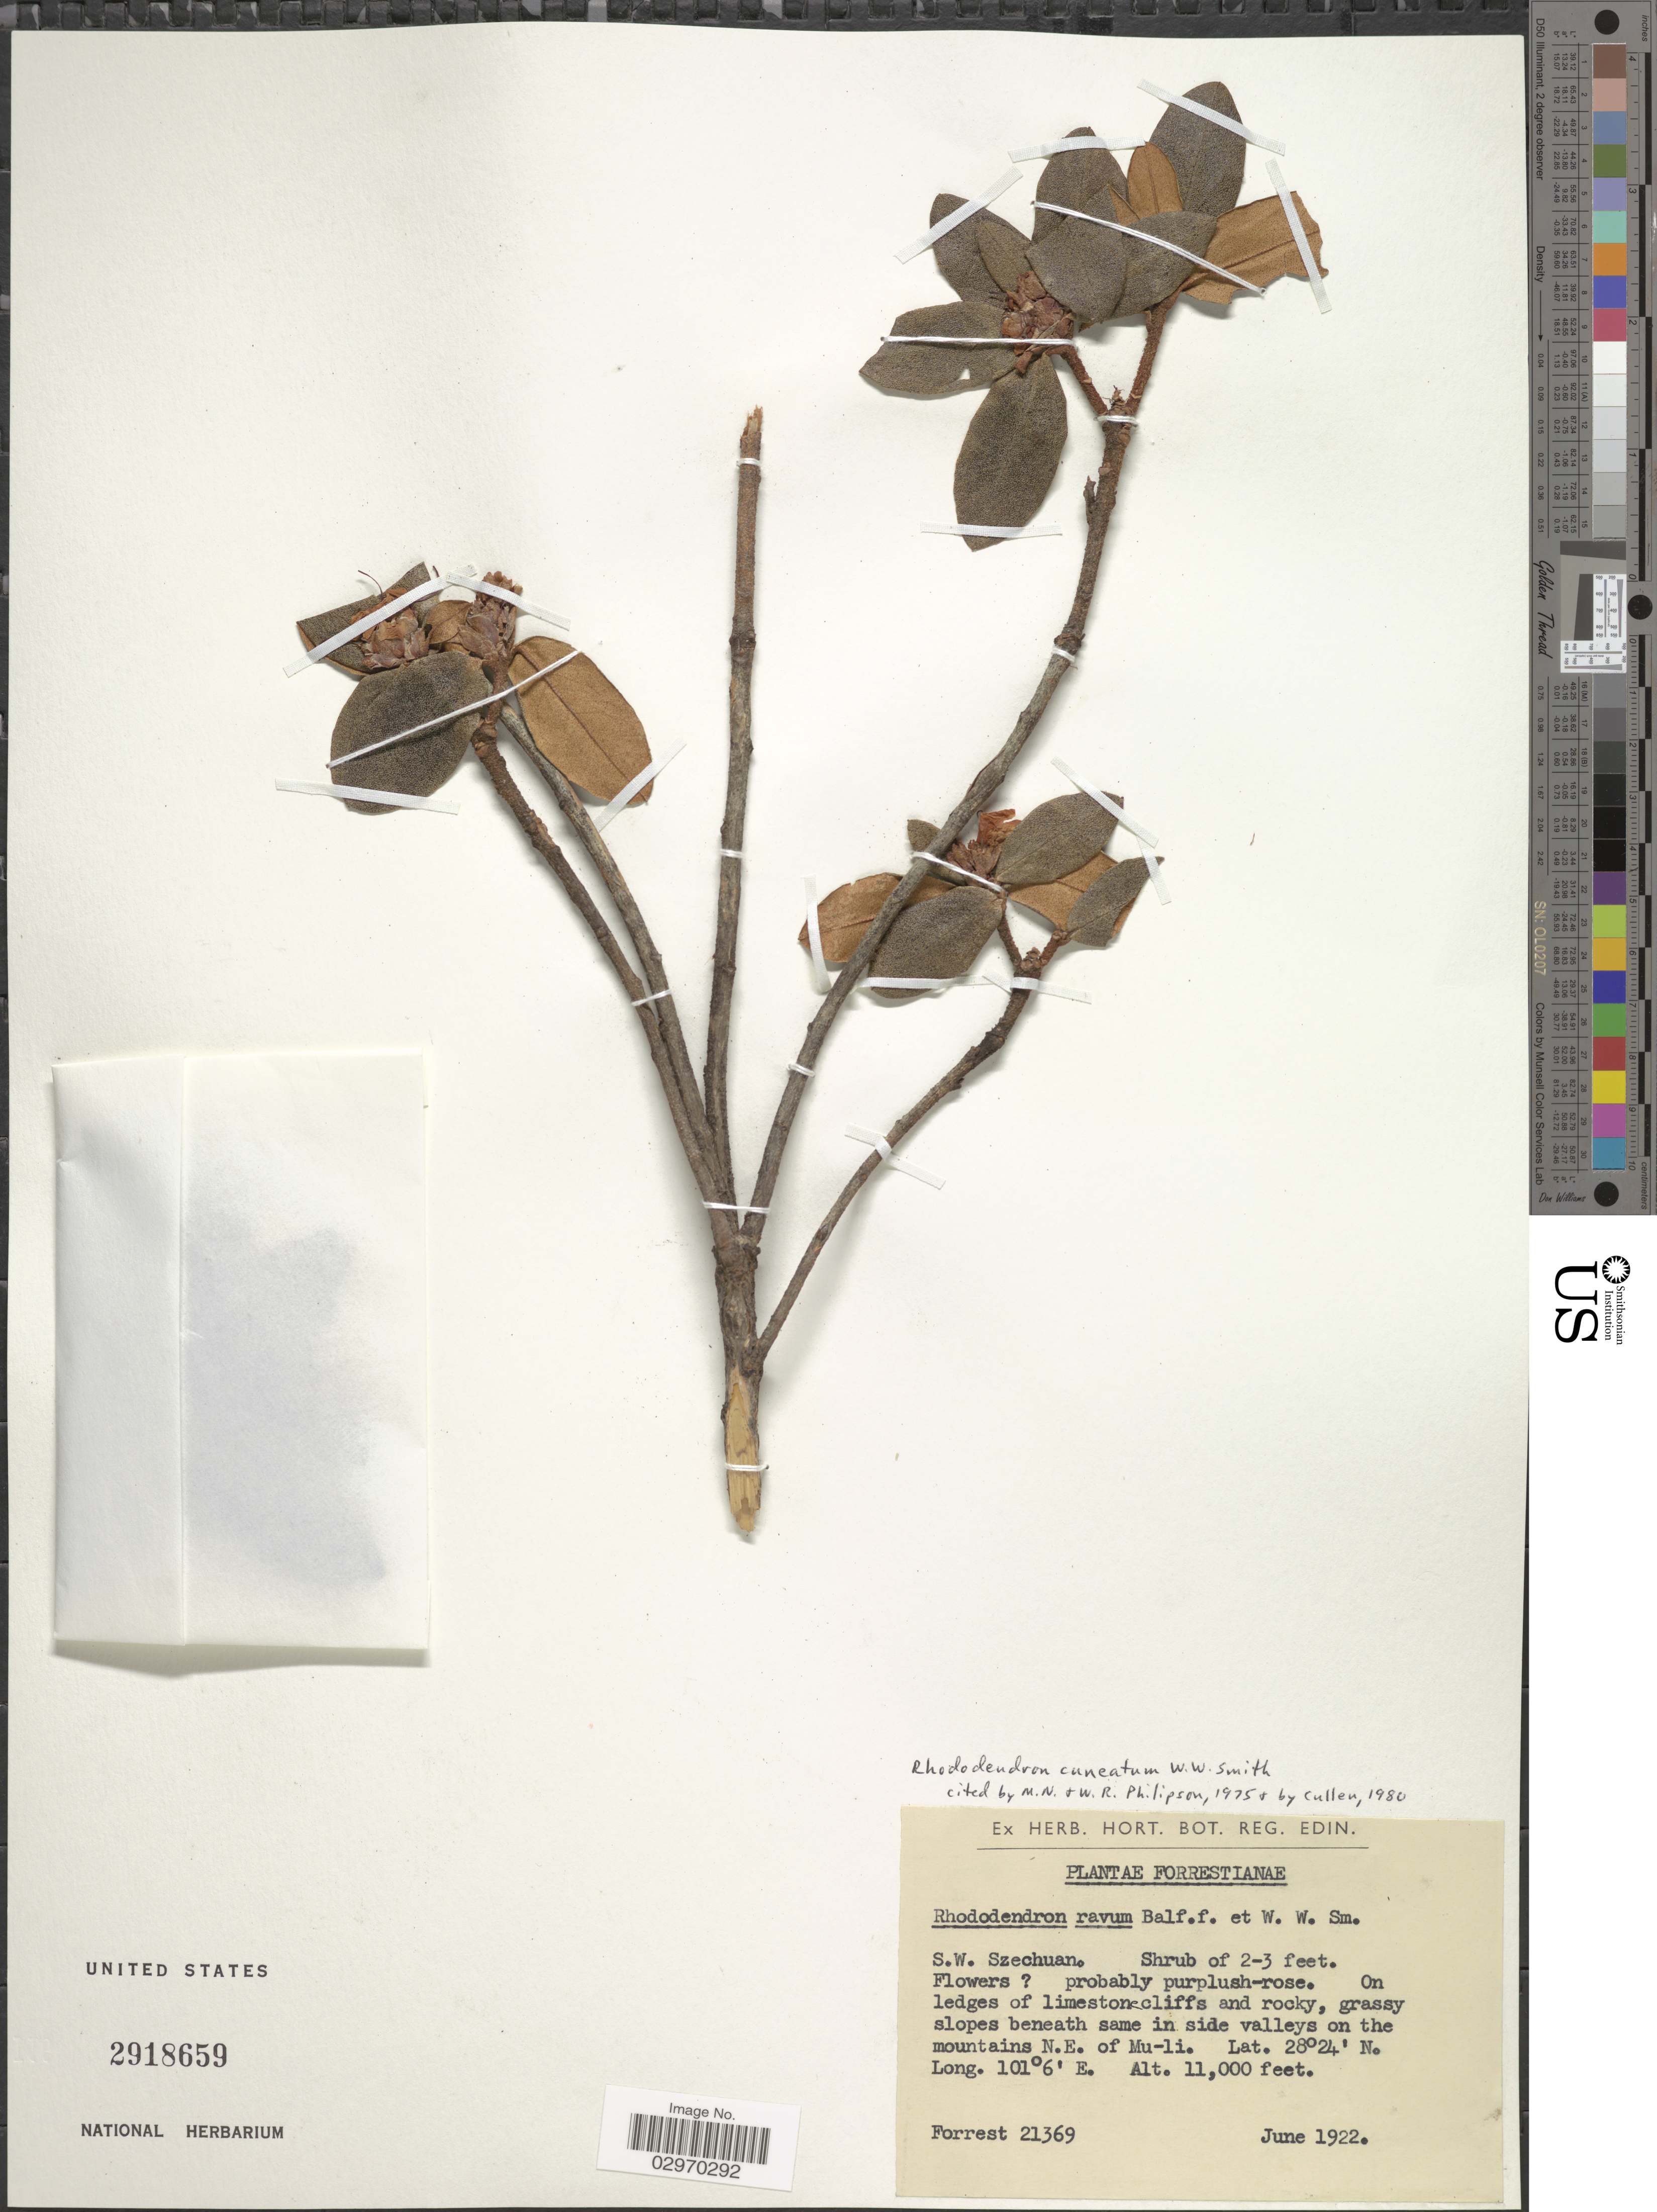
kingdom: Plantae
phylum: Tracheophyta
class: Magnoliopsida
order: Ericales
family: Ericaceae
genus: Rhododendron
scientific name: Rhododendron cuneatum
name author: W.W. Sm.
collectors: -. Forrest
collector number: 21369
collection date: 1922-06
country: China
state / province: Sichuan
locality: S.W. Szechuan. Grassy slopes beneath same in side valleys on the mountains N.E. of Mu-li.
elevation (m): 3353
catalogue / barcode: US 2918659